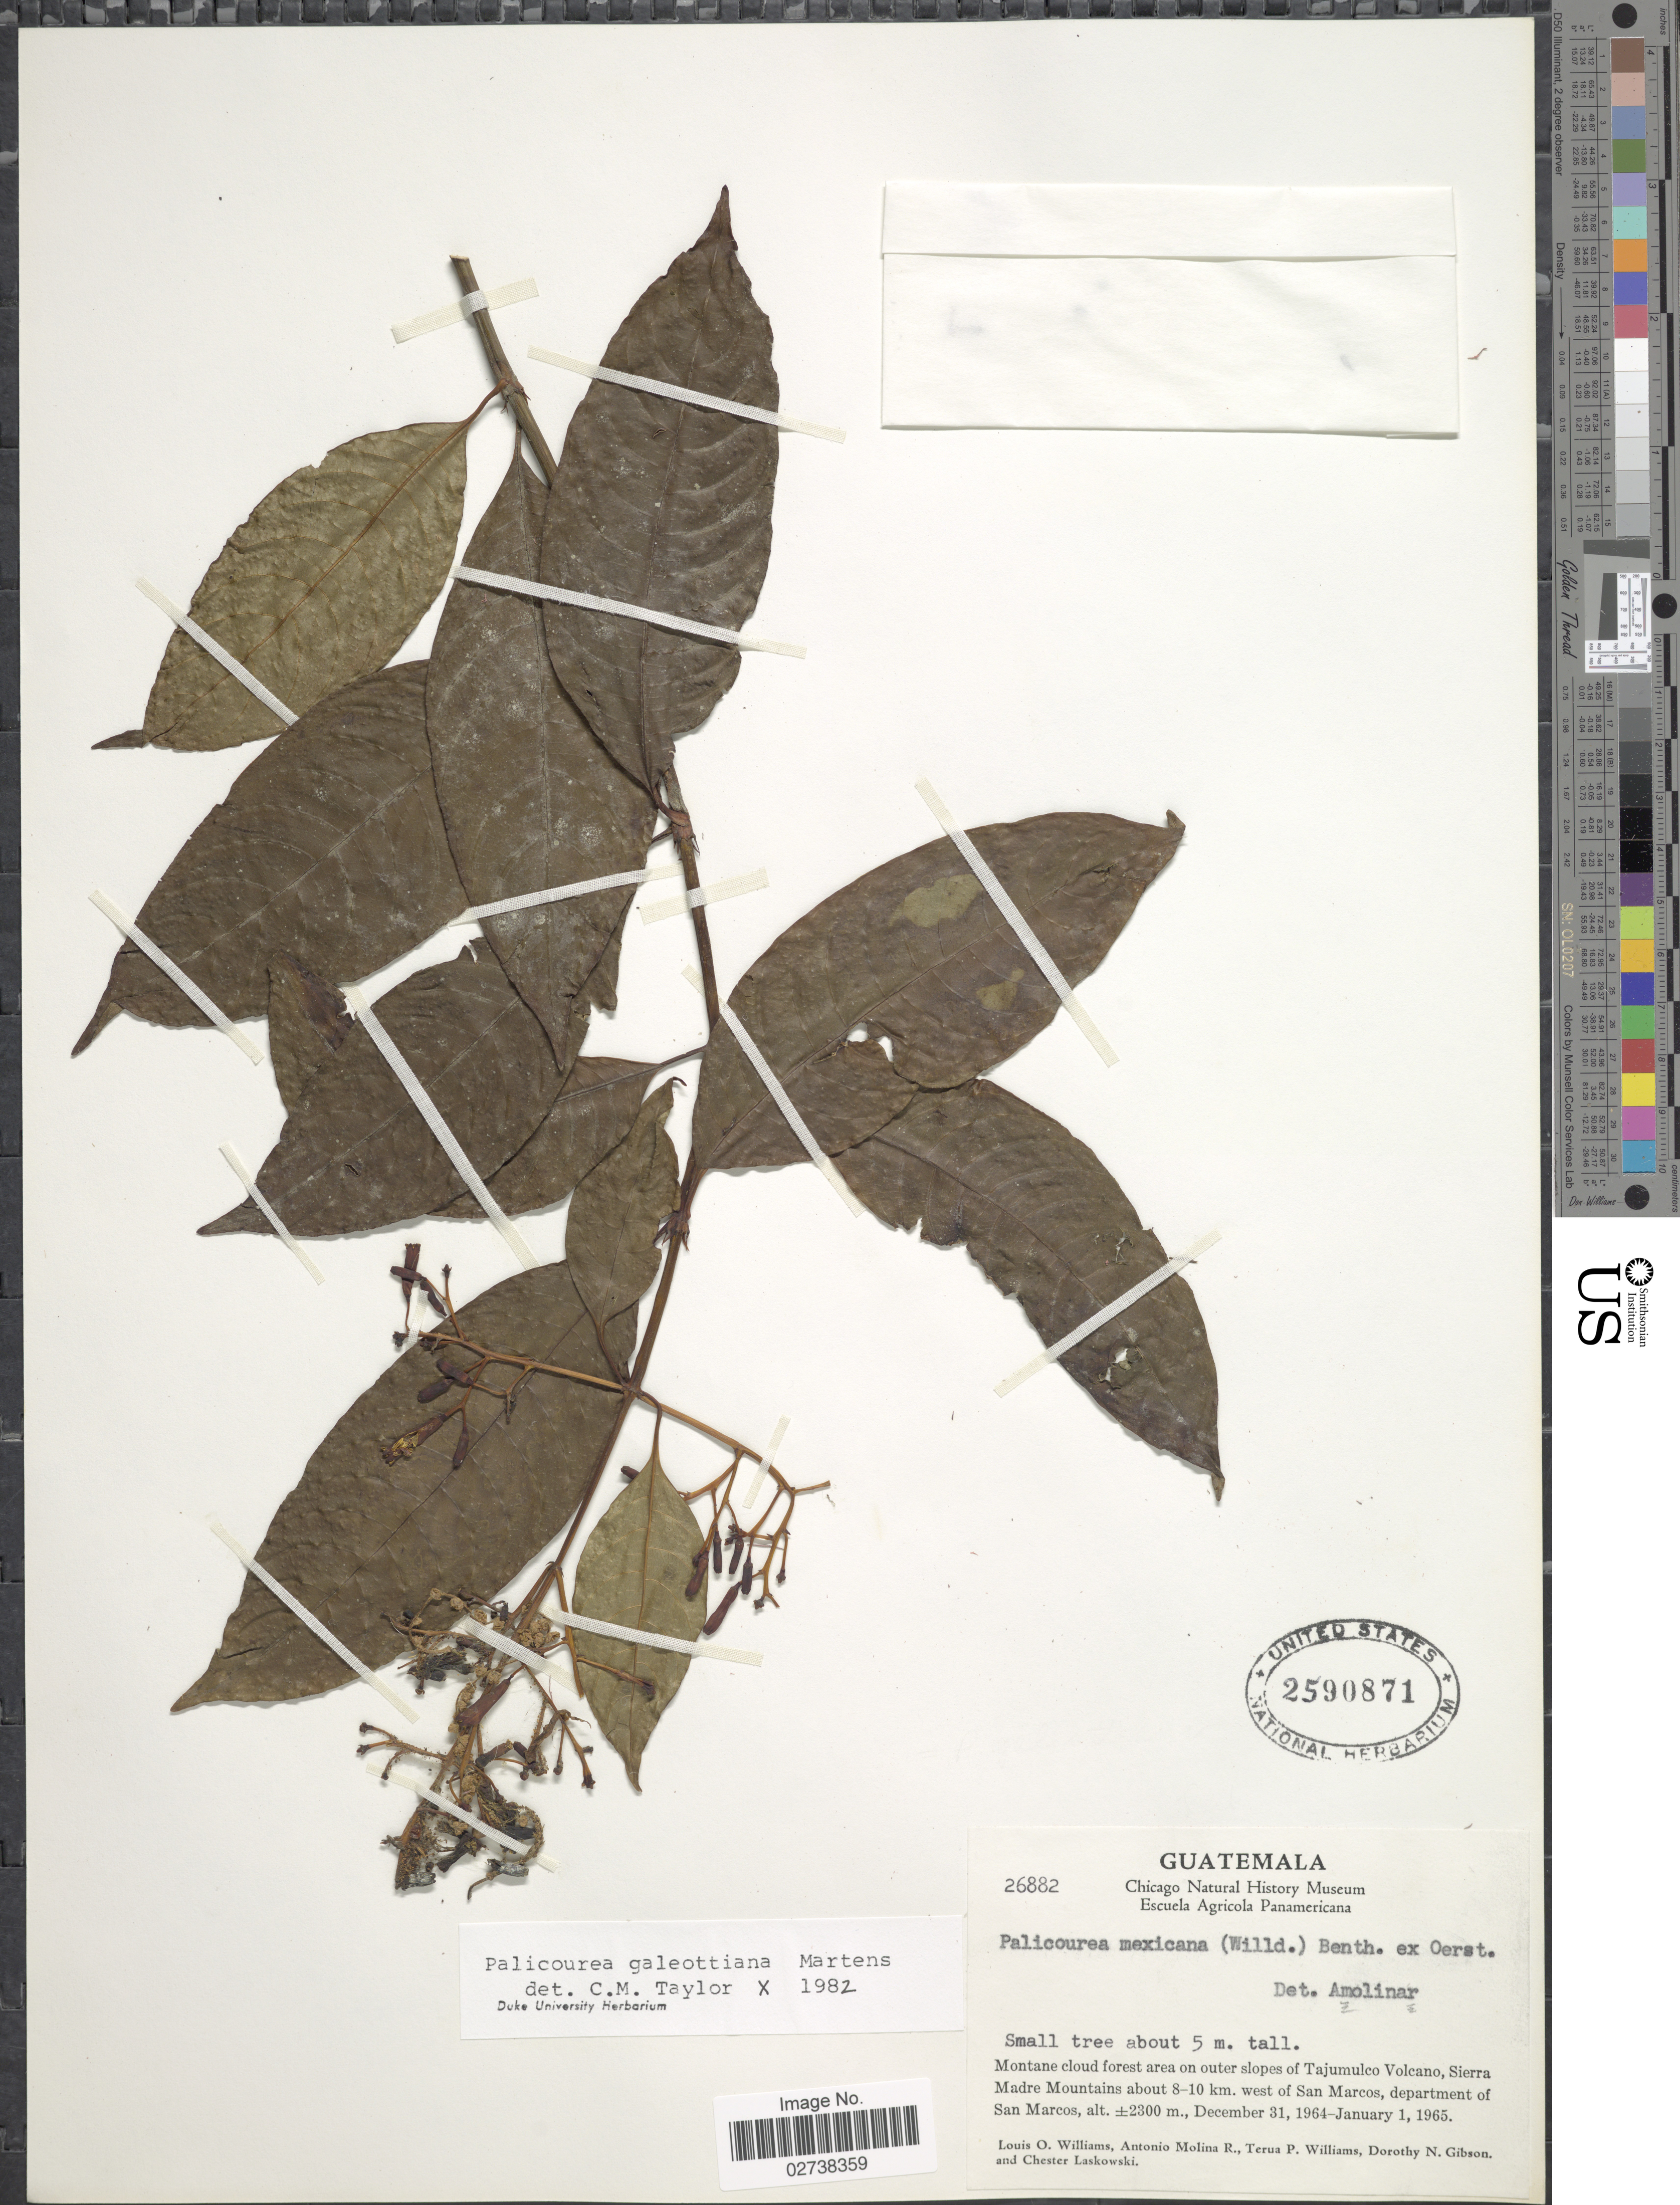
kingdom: Plantae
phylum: Tracheophyta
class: Magnoliopsida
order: Gentianales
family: Rubiaceae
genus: Palicourea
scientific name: Palicourea galeottiana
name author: M. Martens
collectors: L. O. Williams, A. Molina R., T. Williams, D. N. Gibson & C. Laskowski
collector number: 26882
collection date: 1964-12-31/1965-01-01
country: Guatemala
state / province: San Marcos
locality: Montane cloud forest area on outer slopes of Tajumulco Volcano, Sierra Madre Mountains about 8-10 km. west of San Marcos, department of San Marcos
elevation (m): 2300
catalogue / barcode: US 2590871